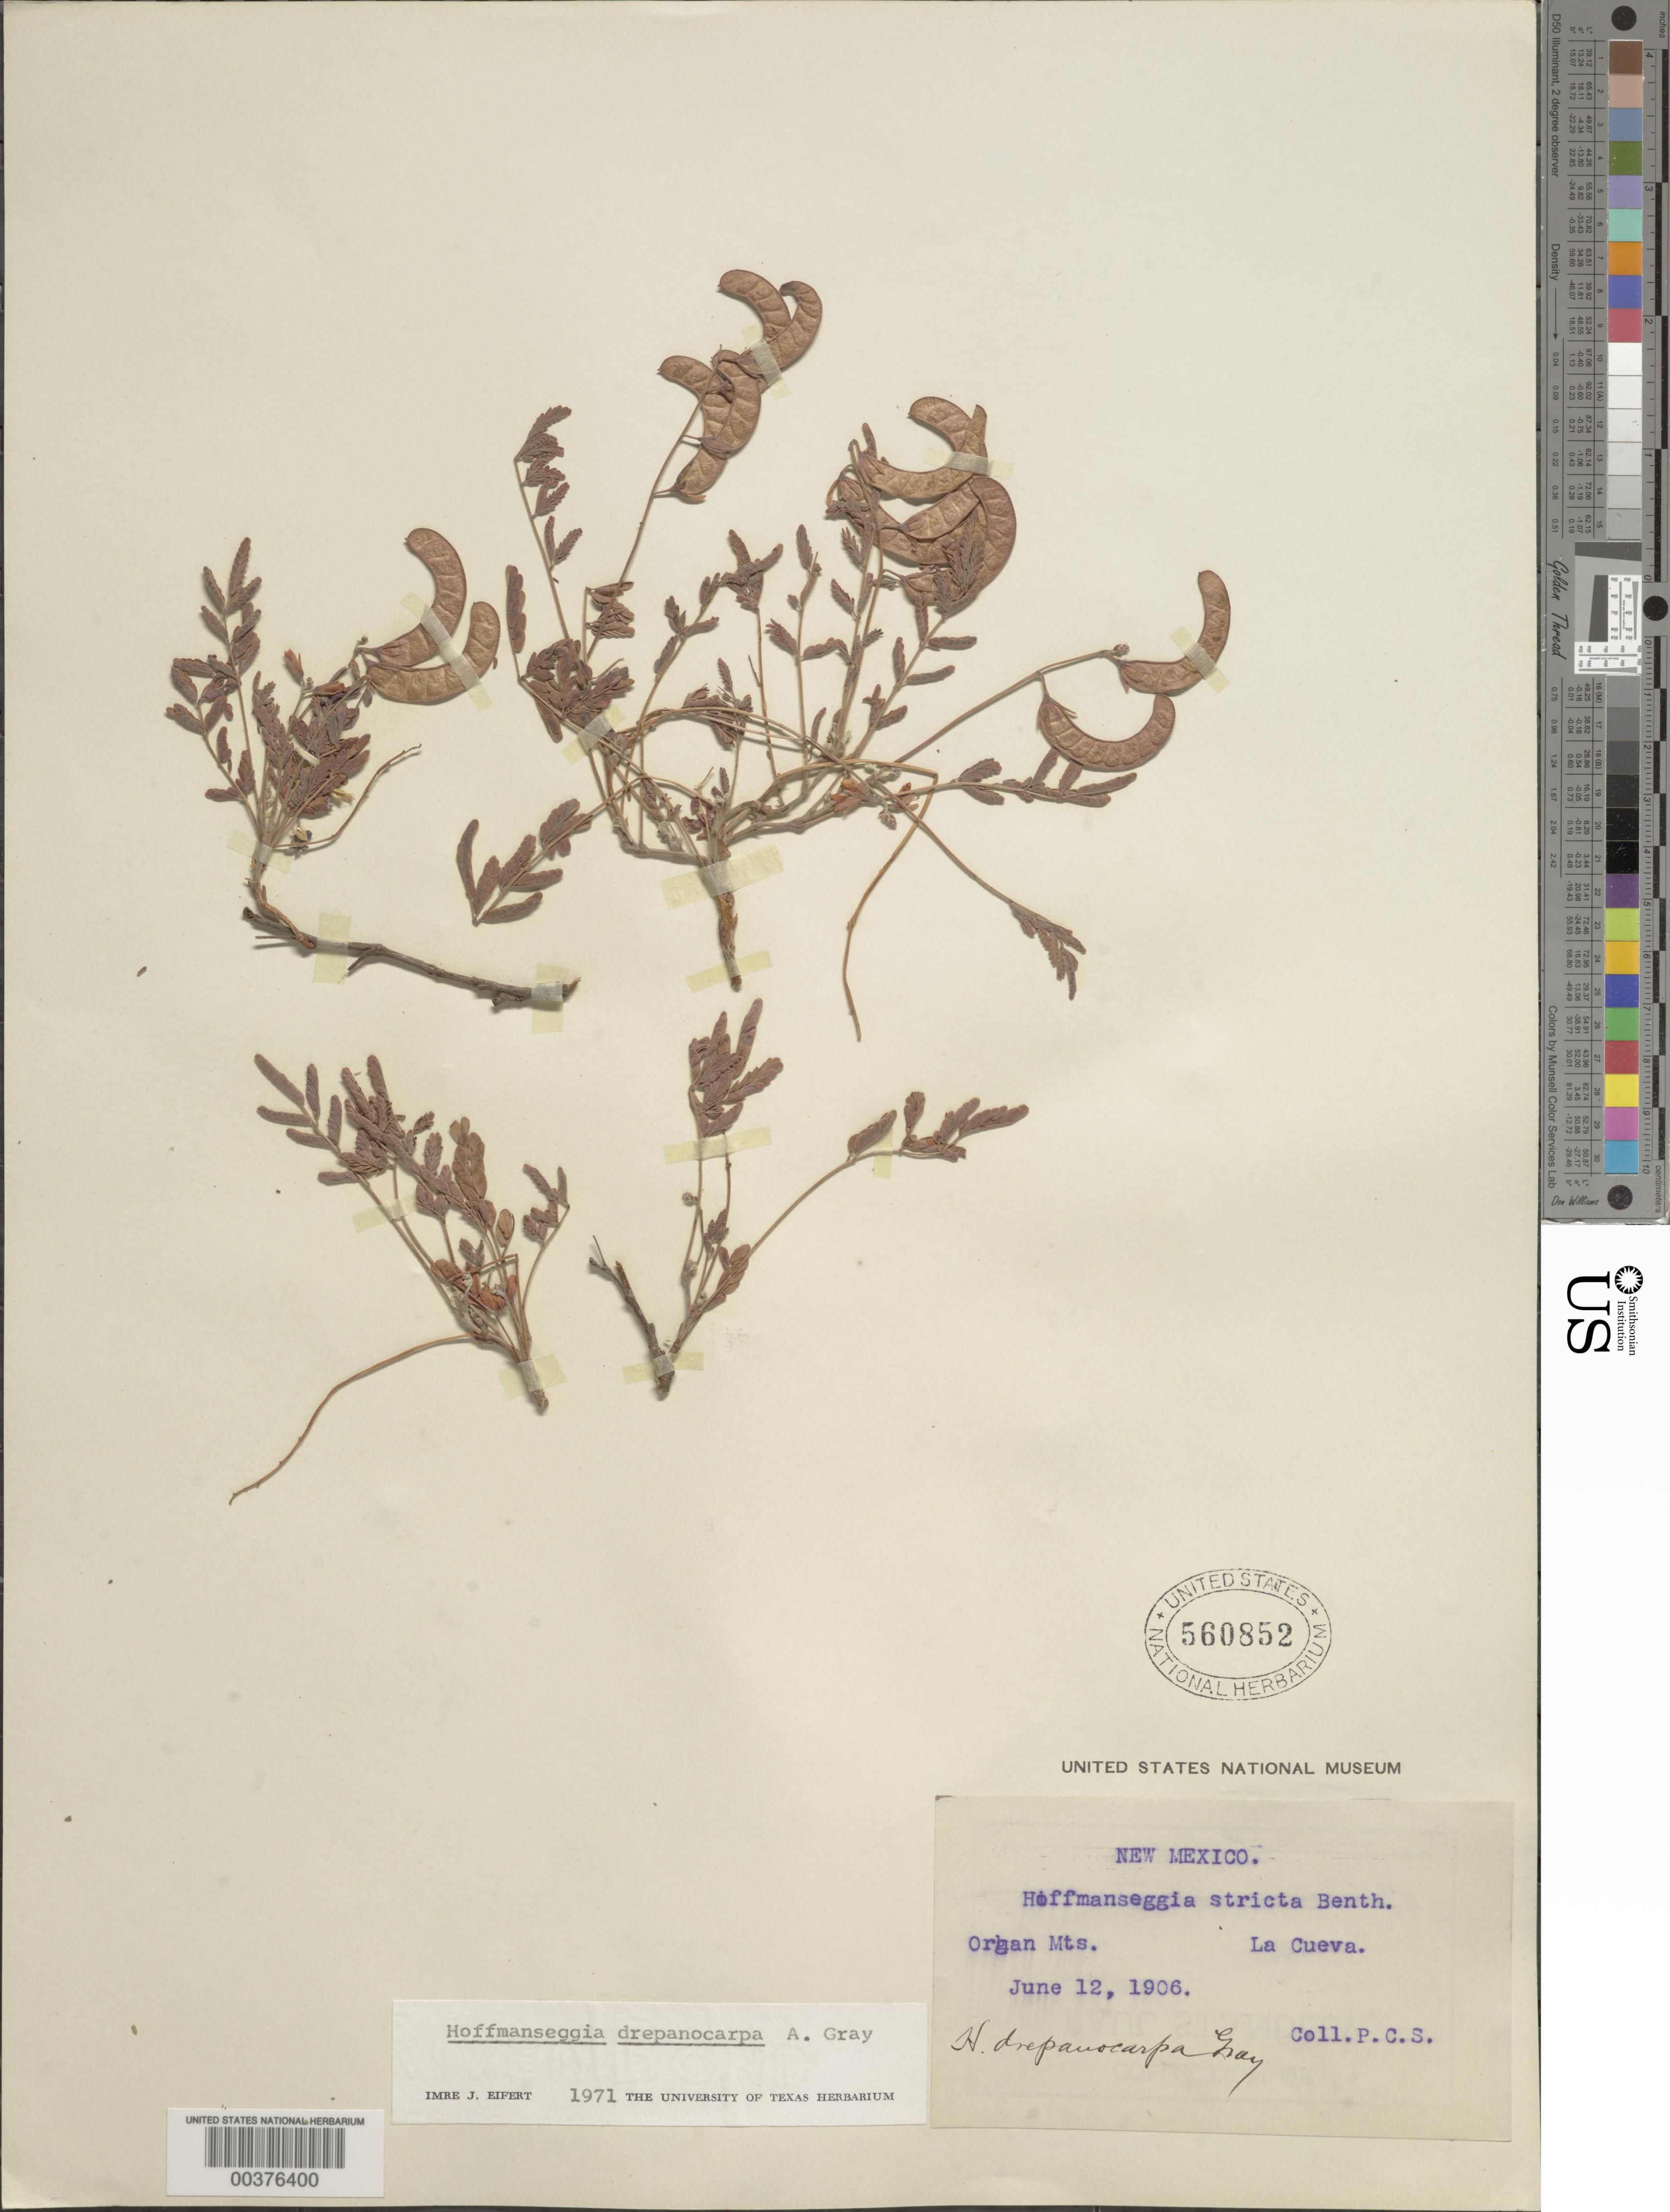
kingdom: Plantae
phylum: Tracheophyta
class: Magnoliopsida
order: Fabales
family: Fabaceae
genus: Hoffmannseggia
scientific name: Hoffmannseggia drepanocarpa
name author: A. Gray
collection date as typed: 12 Jun 1906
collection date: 1906-06-12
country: United States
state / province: New Mexico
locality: Organ mts.; la cueva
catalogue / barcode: US 560852